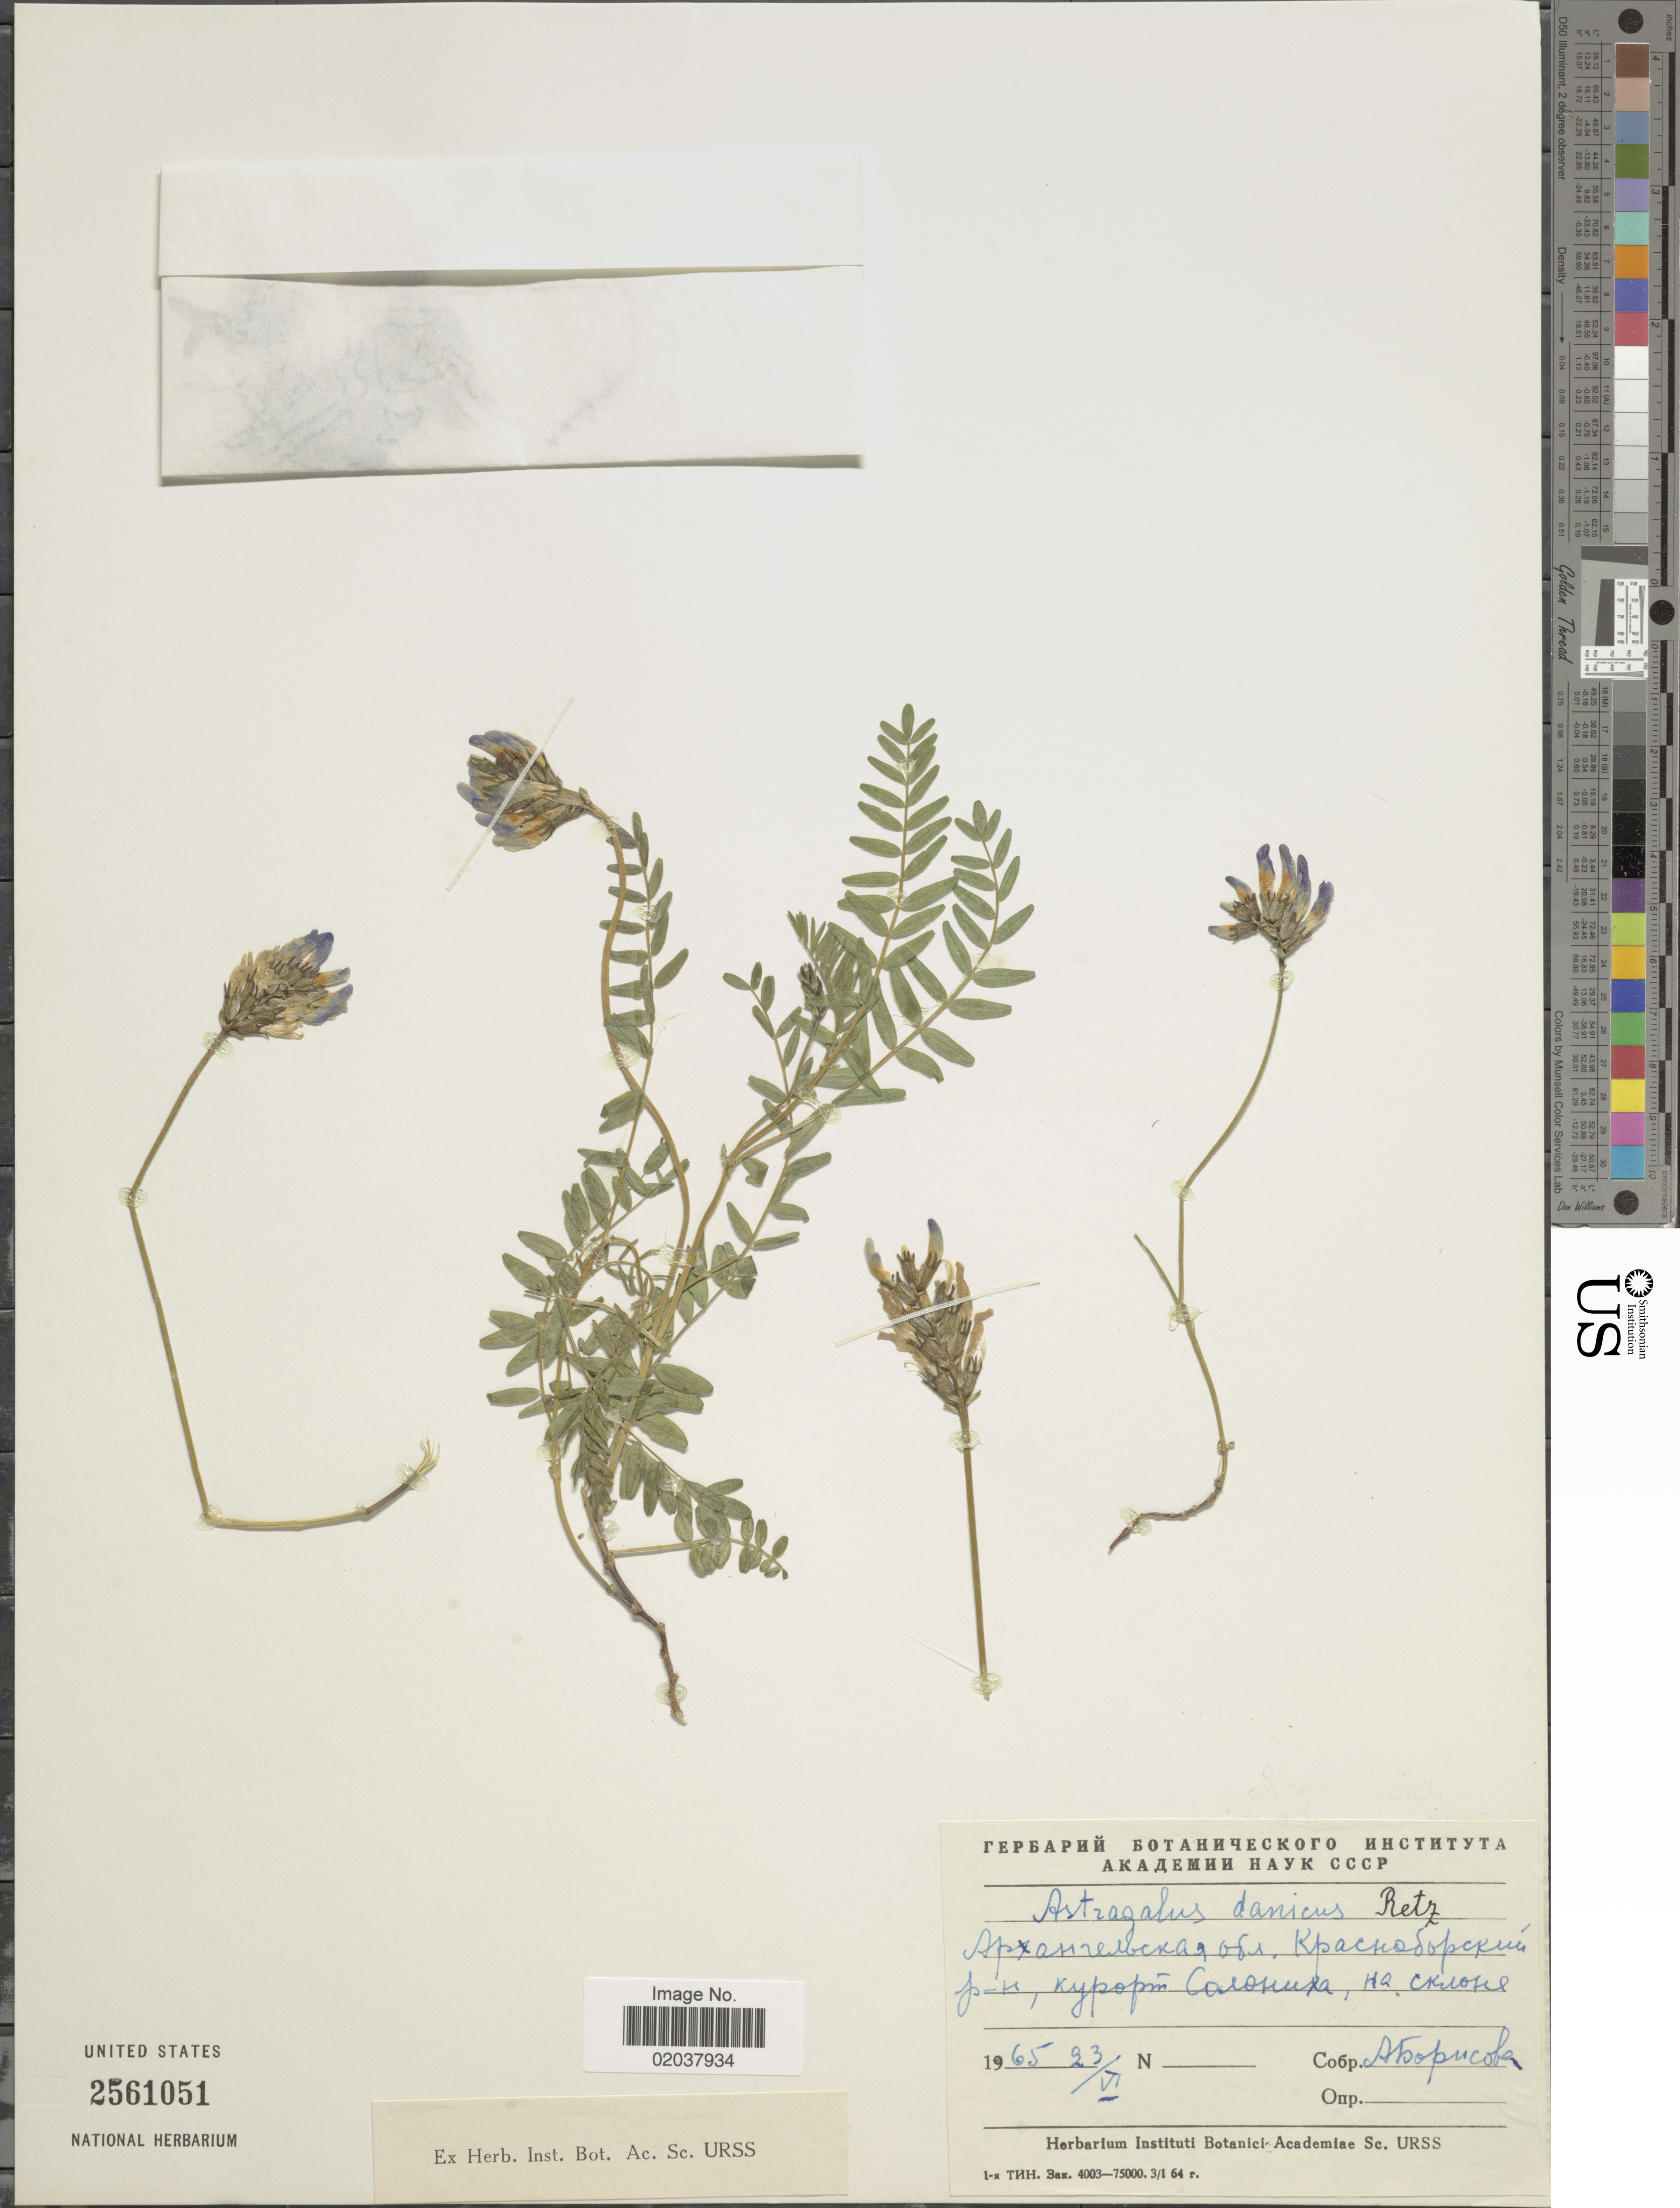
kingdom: Plantae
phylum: Tracheophyta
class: Magnoliopsida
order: Fabales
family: Fabaceae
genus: Astragalus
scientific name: Astragalus danicus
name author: Retz.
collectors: A. Borisova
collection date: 1965-06-23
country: Russian Federation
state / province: Arkhangelsk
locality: Krasnoborsky District, near Solonikha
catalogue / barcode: US 2561051